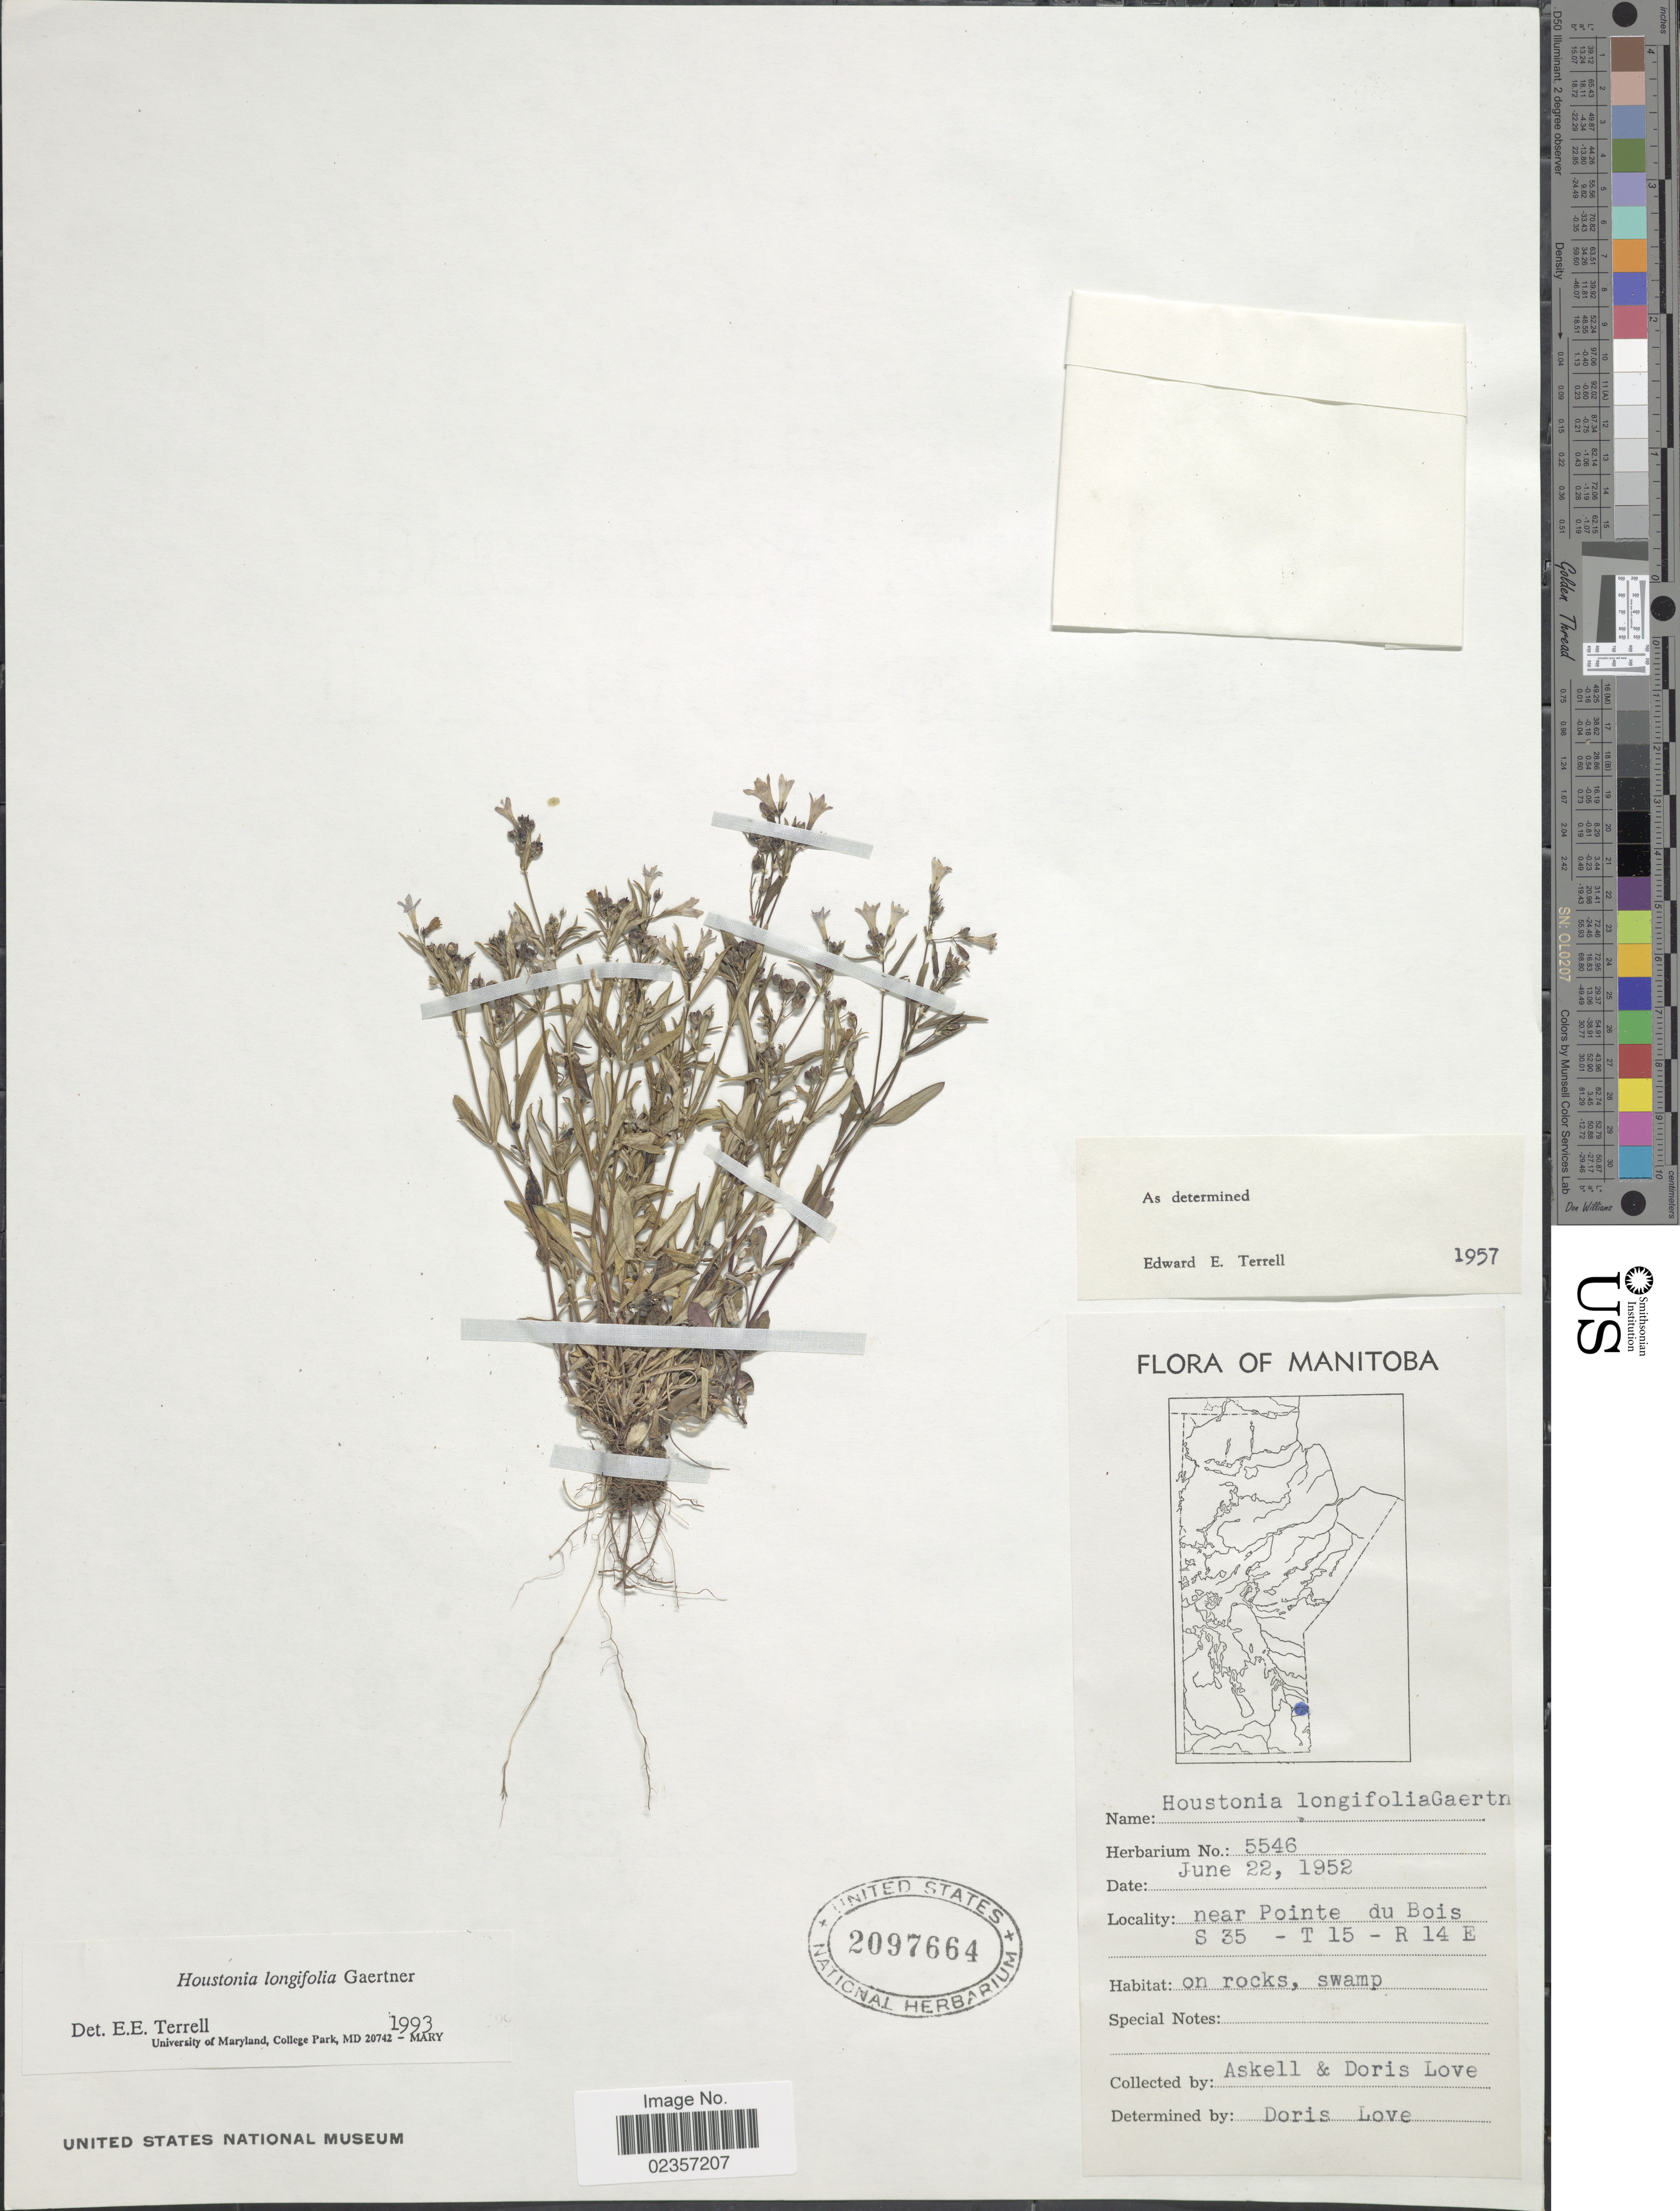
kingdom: Plantae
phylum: Tracheophyta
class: Magnoliopsida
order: Gentianales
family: Rubiaceae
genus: Houstonia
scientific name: Houstonia longifolia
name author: Gaertn.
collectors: Á. Löve & D. Löve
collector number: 5546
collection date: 1952-06-22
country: Canada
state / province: Manitoba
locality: Near Pointe du Bois S 35 - T 15 - R 14 E, on rocks, swamp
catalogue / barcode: US 2097664